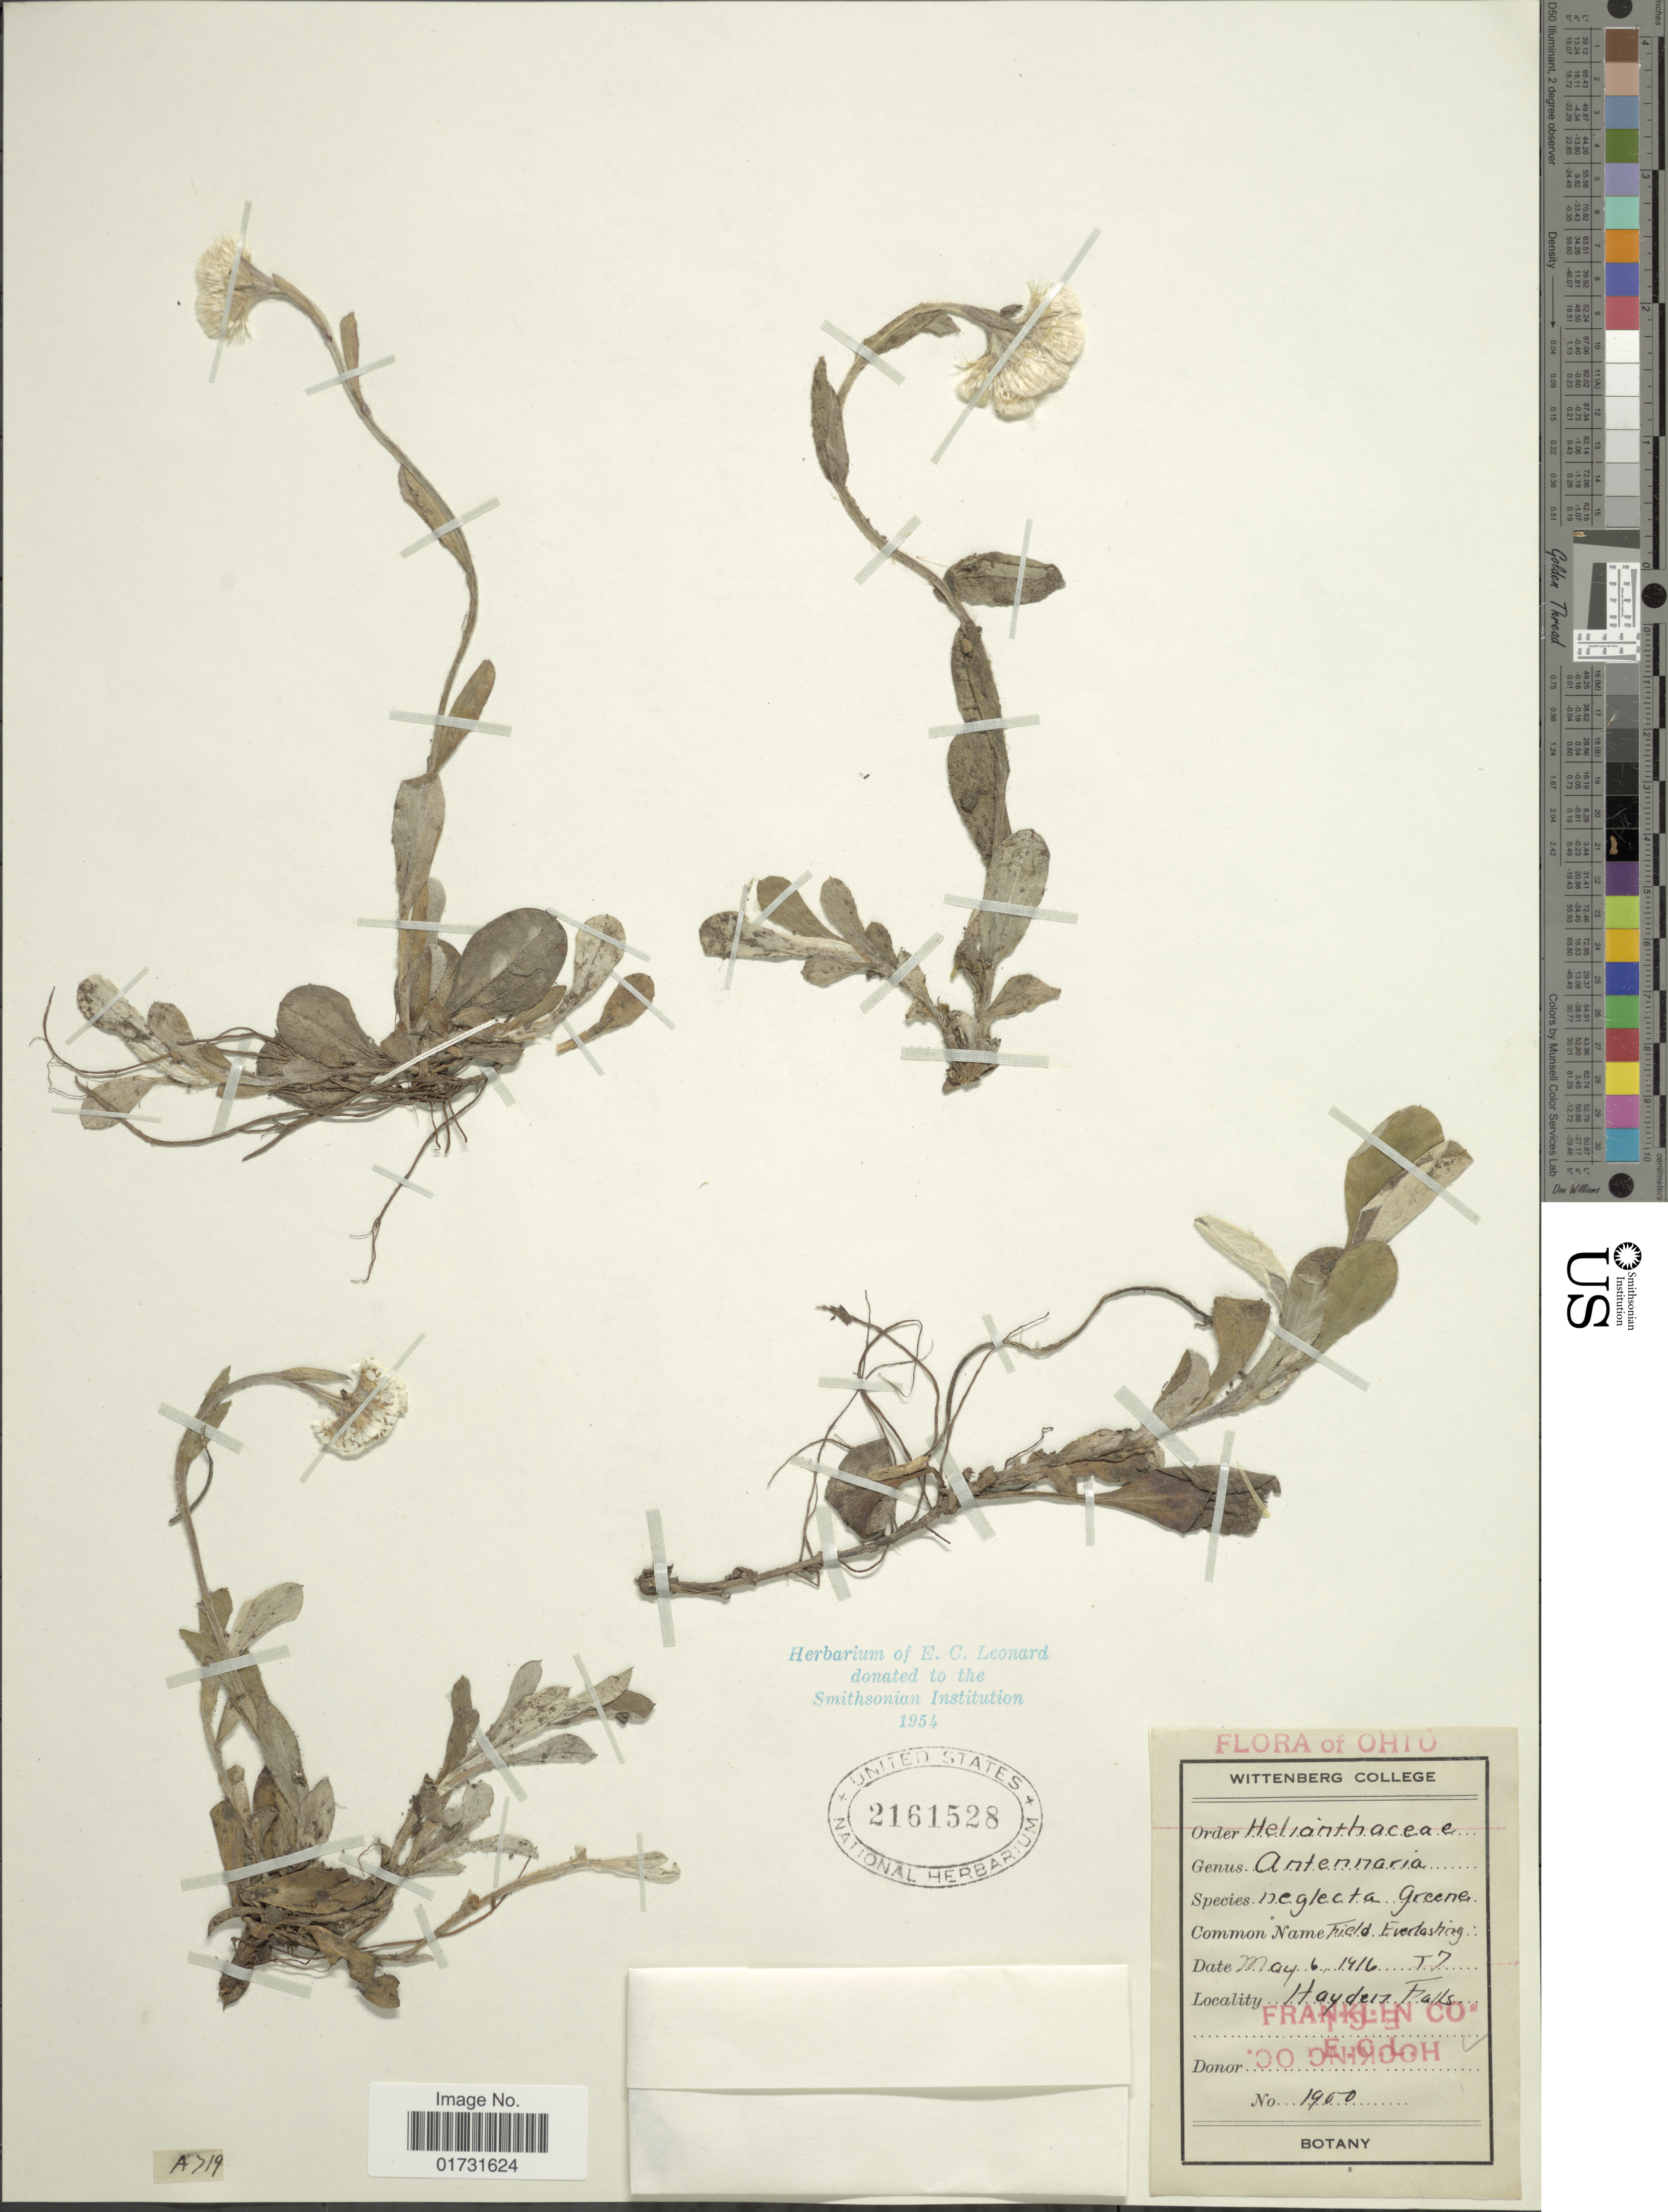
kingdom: Plantae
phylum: Tracheophyta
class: Magnoliopsida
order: Asterales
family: Asteraceae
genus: Antennaria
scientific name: Antennaria neglecta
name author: Greene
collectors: E. C. Leonard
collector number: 1900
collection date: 1916-05-06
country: United States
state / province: Ohio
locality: Hayden Falls. Franklin Co.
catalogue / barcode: US 2161528